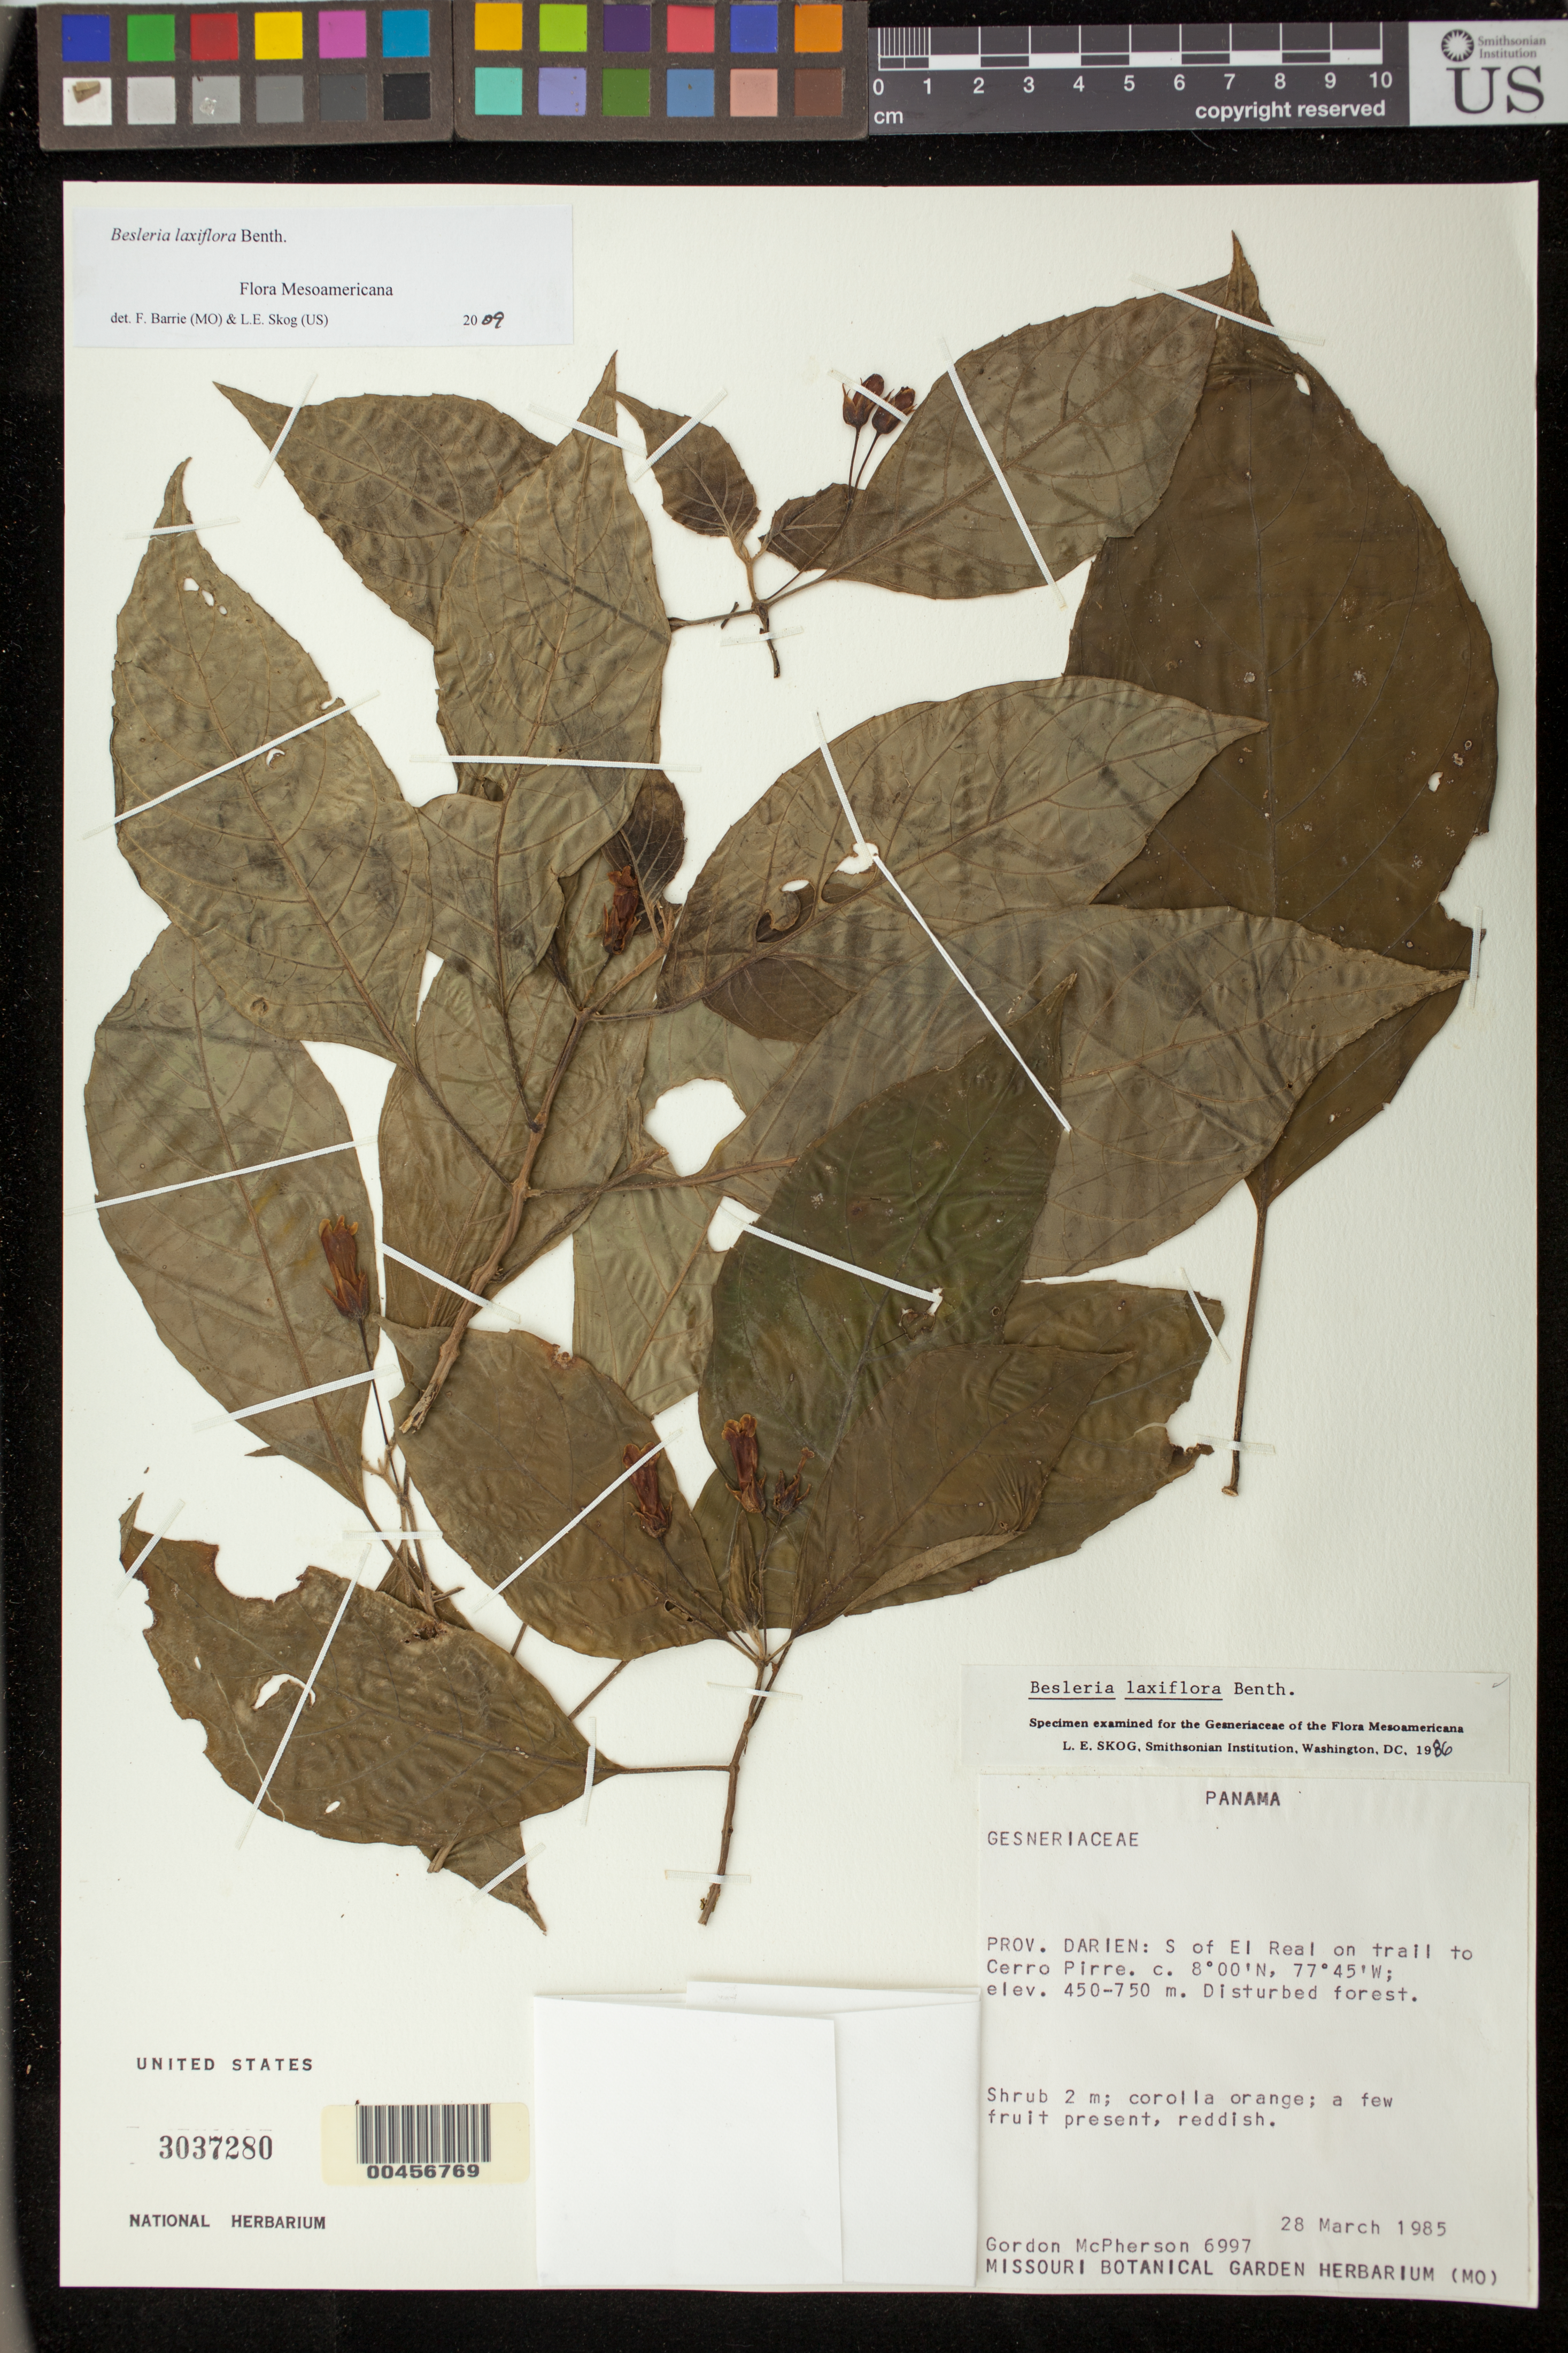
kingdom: Plantae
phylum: Tracheophyta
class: Magnoliopsida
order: Lamiales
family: Gesneriaceae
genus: Besleria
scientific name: Besleria laxiflora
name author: Benth.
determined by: Skog, Laurence E.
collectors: G. D. McPherson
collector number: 6997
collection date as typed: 28 Mar 1985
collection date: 1985-03-28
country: Panama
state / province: Darién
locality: S of El Real on trail to Cerro Pirre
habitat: Disturbed forest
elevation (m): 450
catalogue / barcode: US 3037280